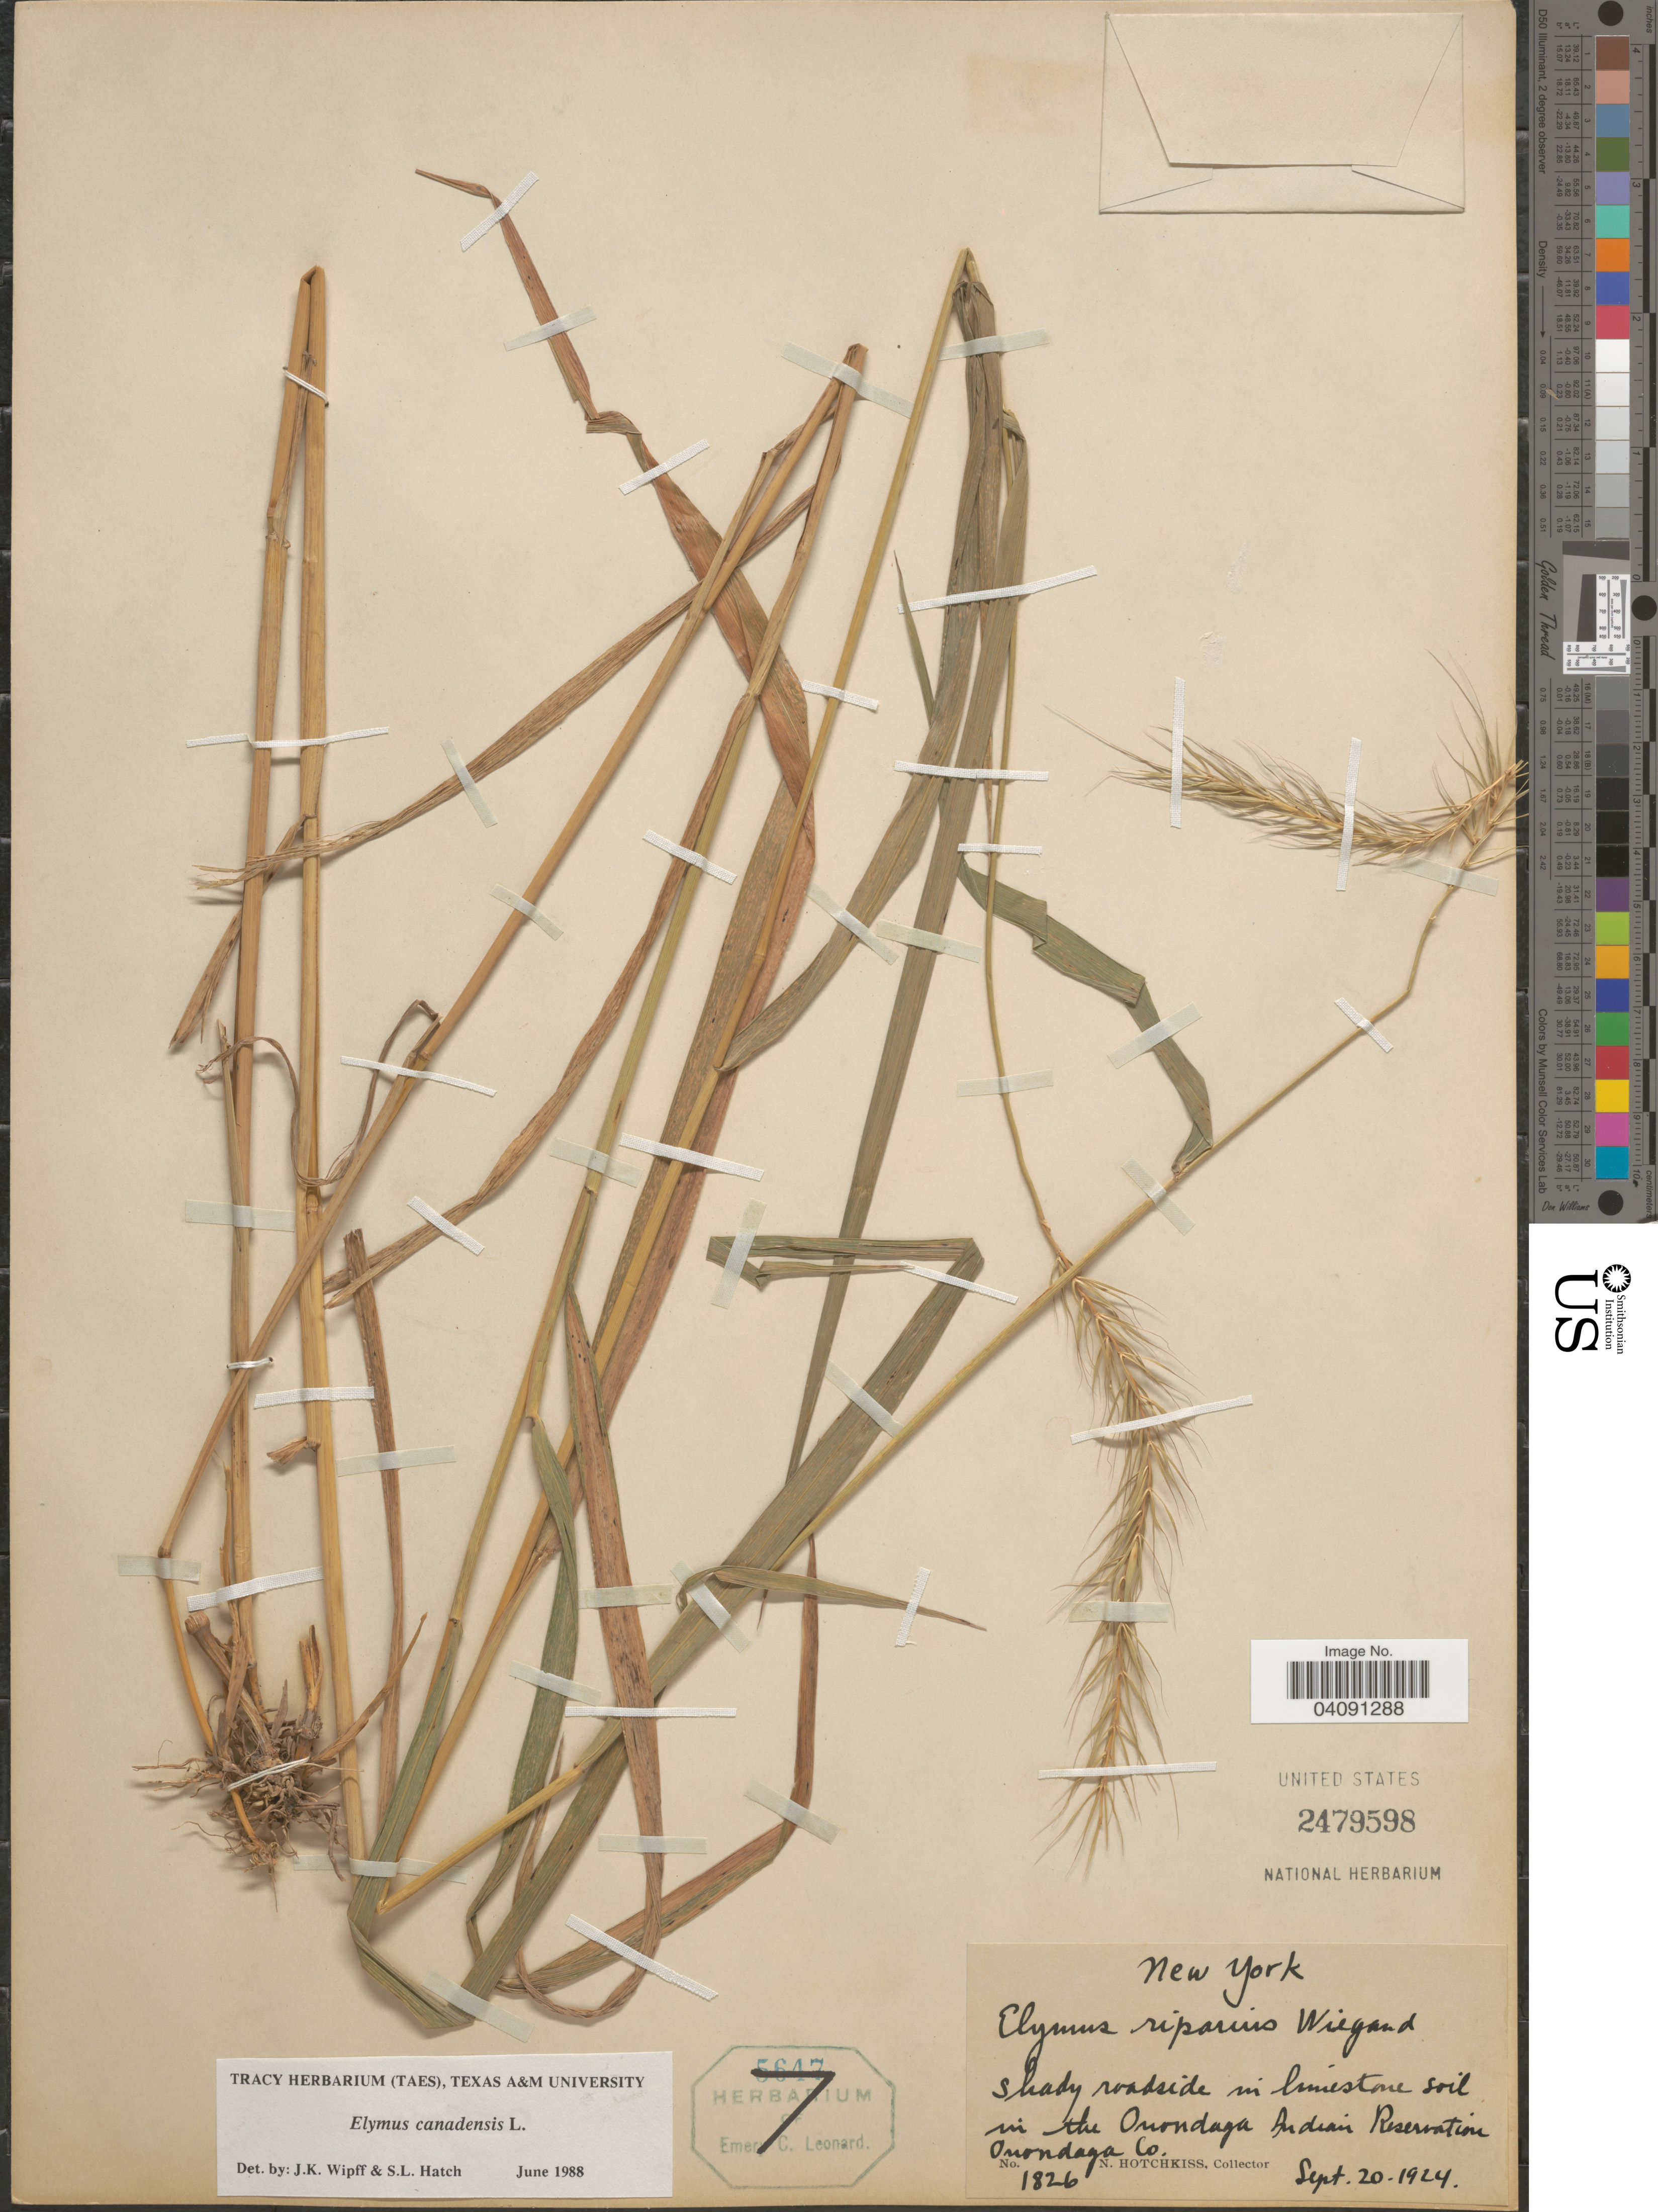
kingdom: Plantae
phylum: Tracheophyta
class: Liliopsida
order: Poales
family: Poaceae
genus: Elymus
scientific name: Elymus canadensis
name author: L.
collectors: N. Hotchkiss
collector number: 1826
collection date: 1924-09-20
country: United States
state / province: New York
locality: Shady roadside in limestone soil in the Onondaga Indian Reservation. Onondaga Co.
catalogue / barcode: US 2479598